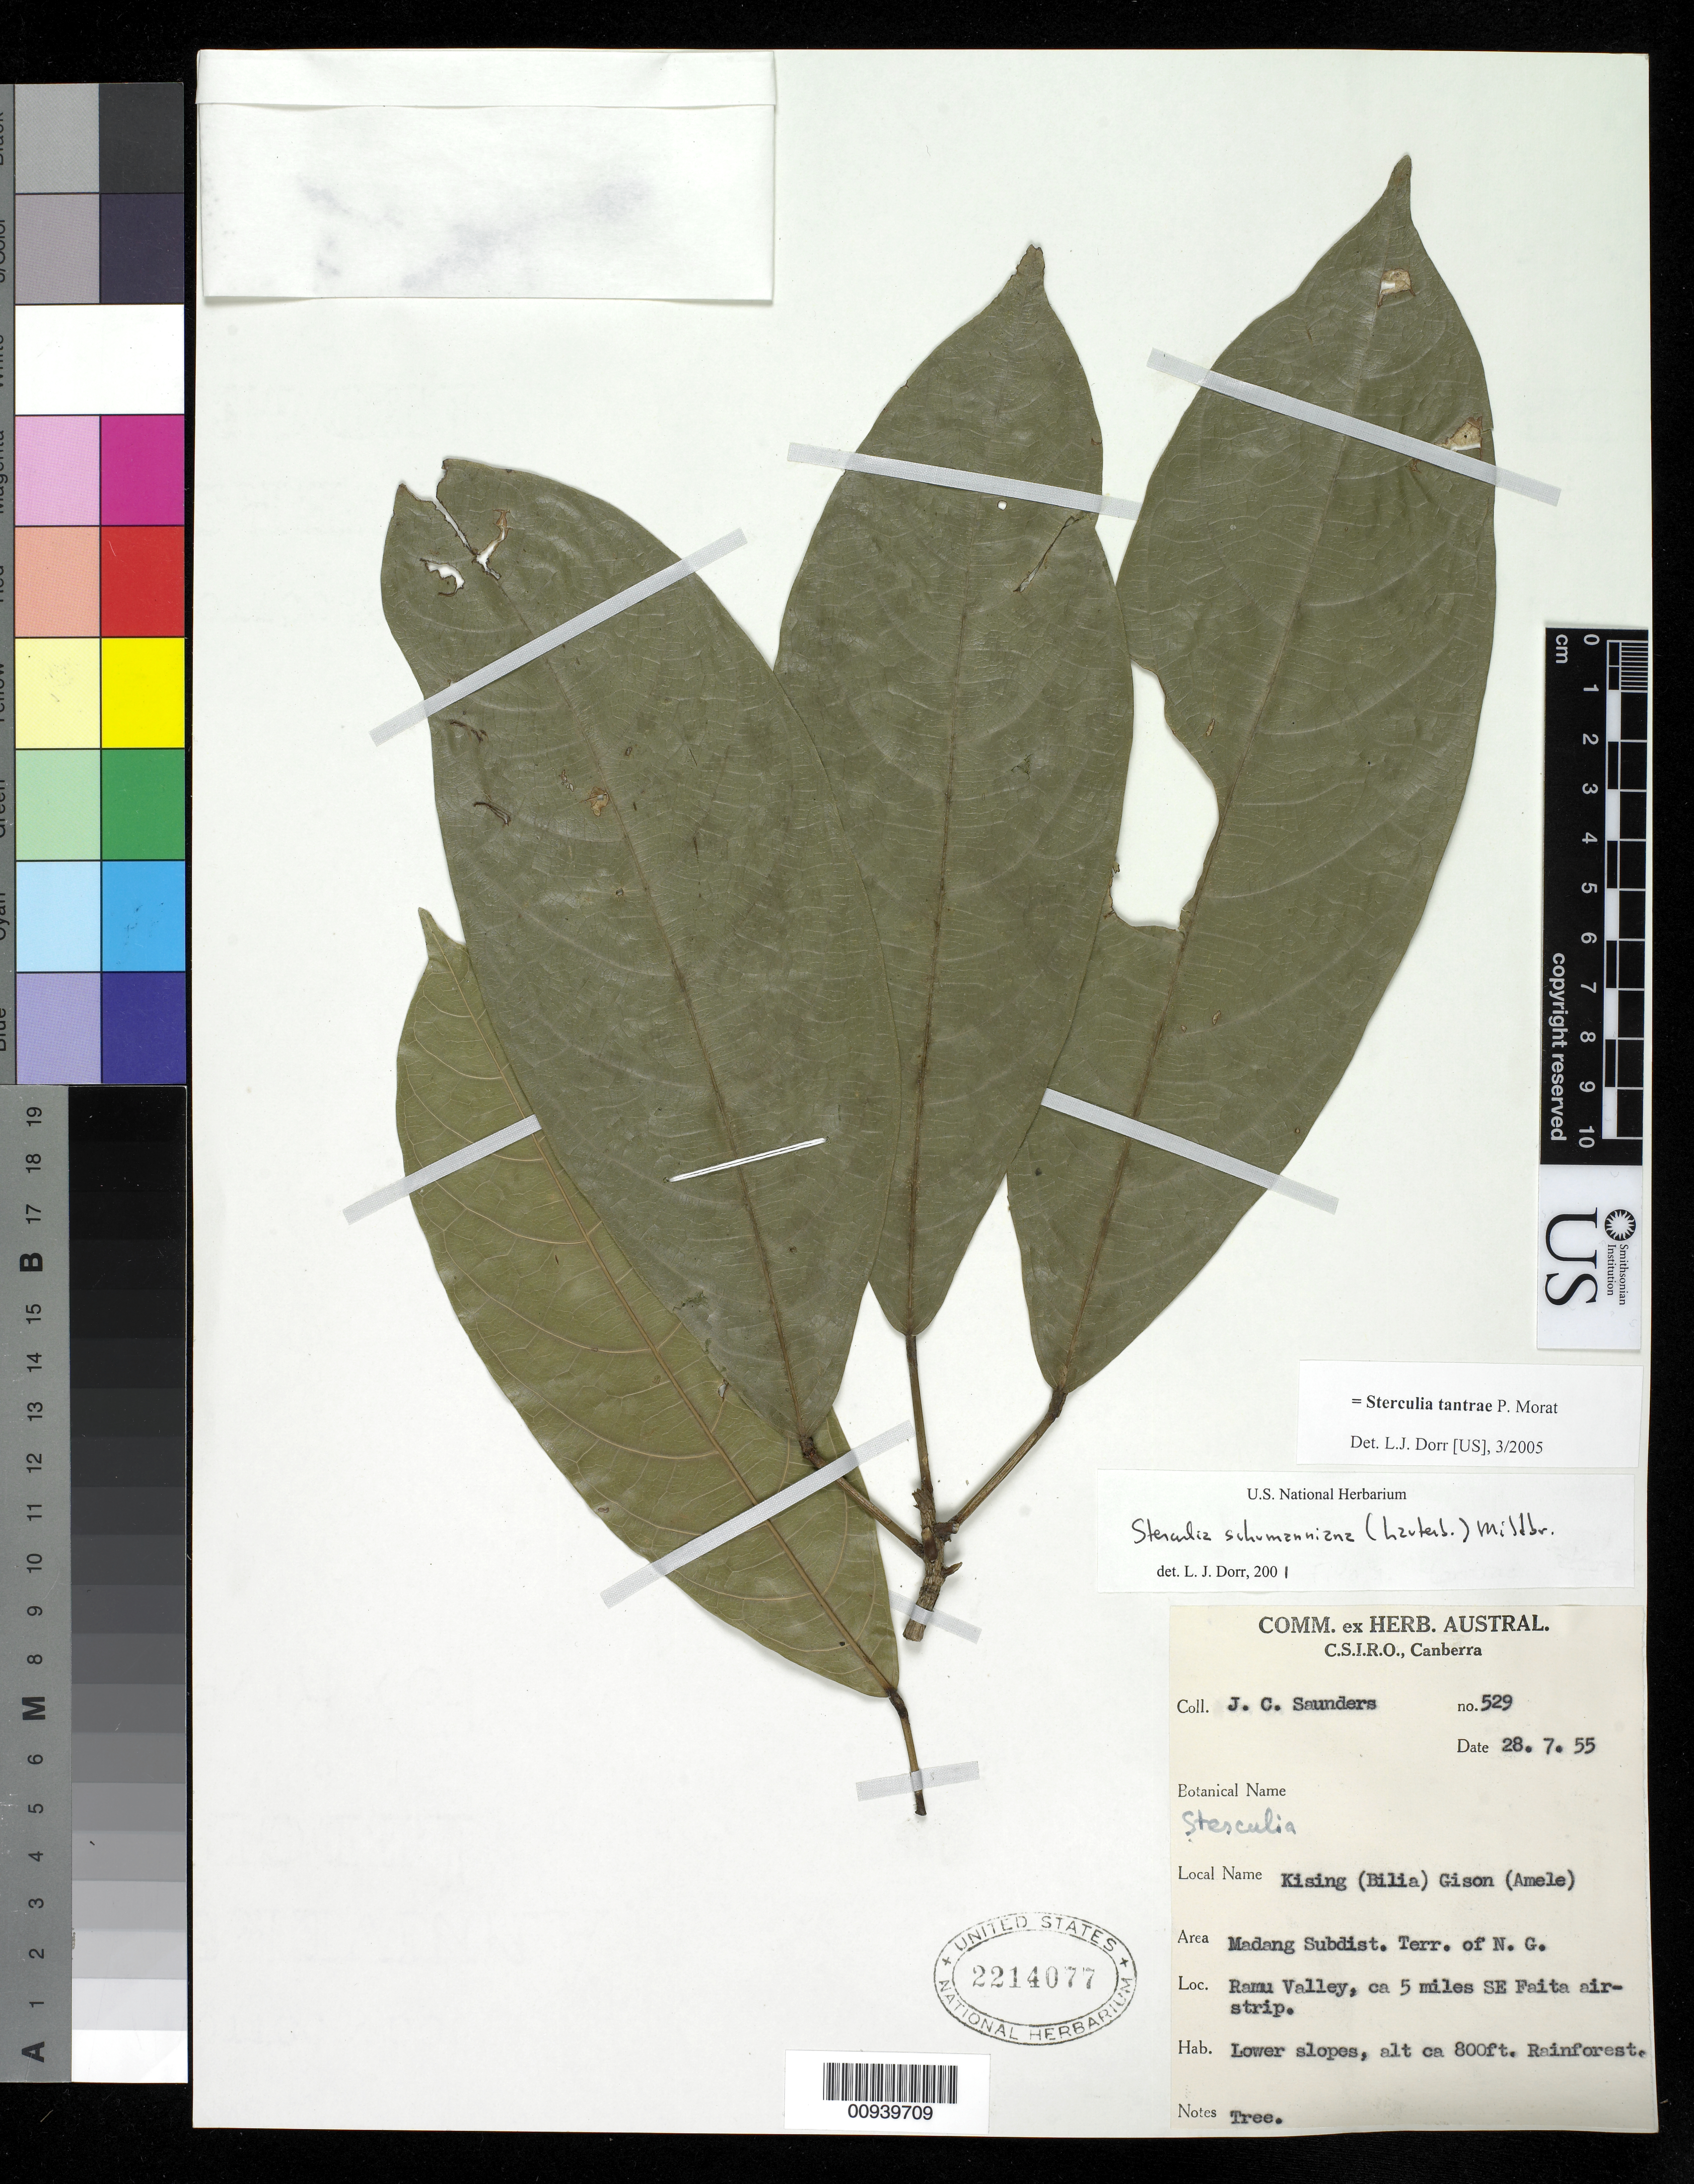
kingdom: Plantae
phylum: Tracheophyta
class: Magnoliopsida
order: Malvales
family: Malvaceae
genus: Sterculia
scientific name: Sterculia tantrae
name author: Morat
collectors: J. C. Saunders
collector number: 529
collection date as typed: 28 Jul 1955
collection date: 1955-07-28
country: Papua New Guinea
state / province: Madang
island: New Guinea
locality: Madang Subdist.; Ramu Valley, c. 5 miles SE Faita airstrip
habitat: Lower slopes; rain forest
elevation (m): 244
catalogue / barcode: US 2214077